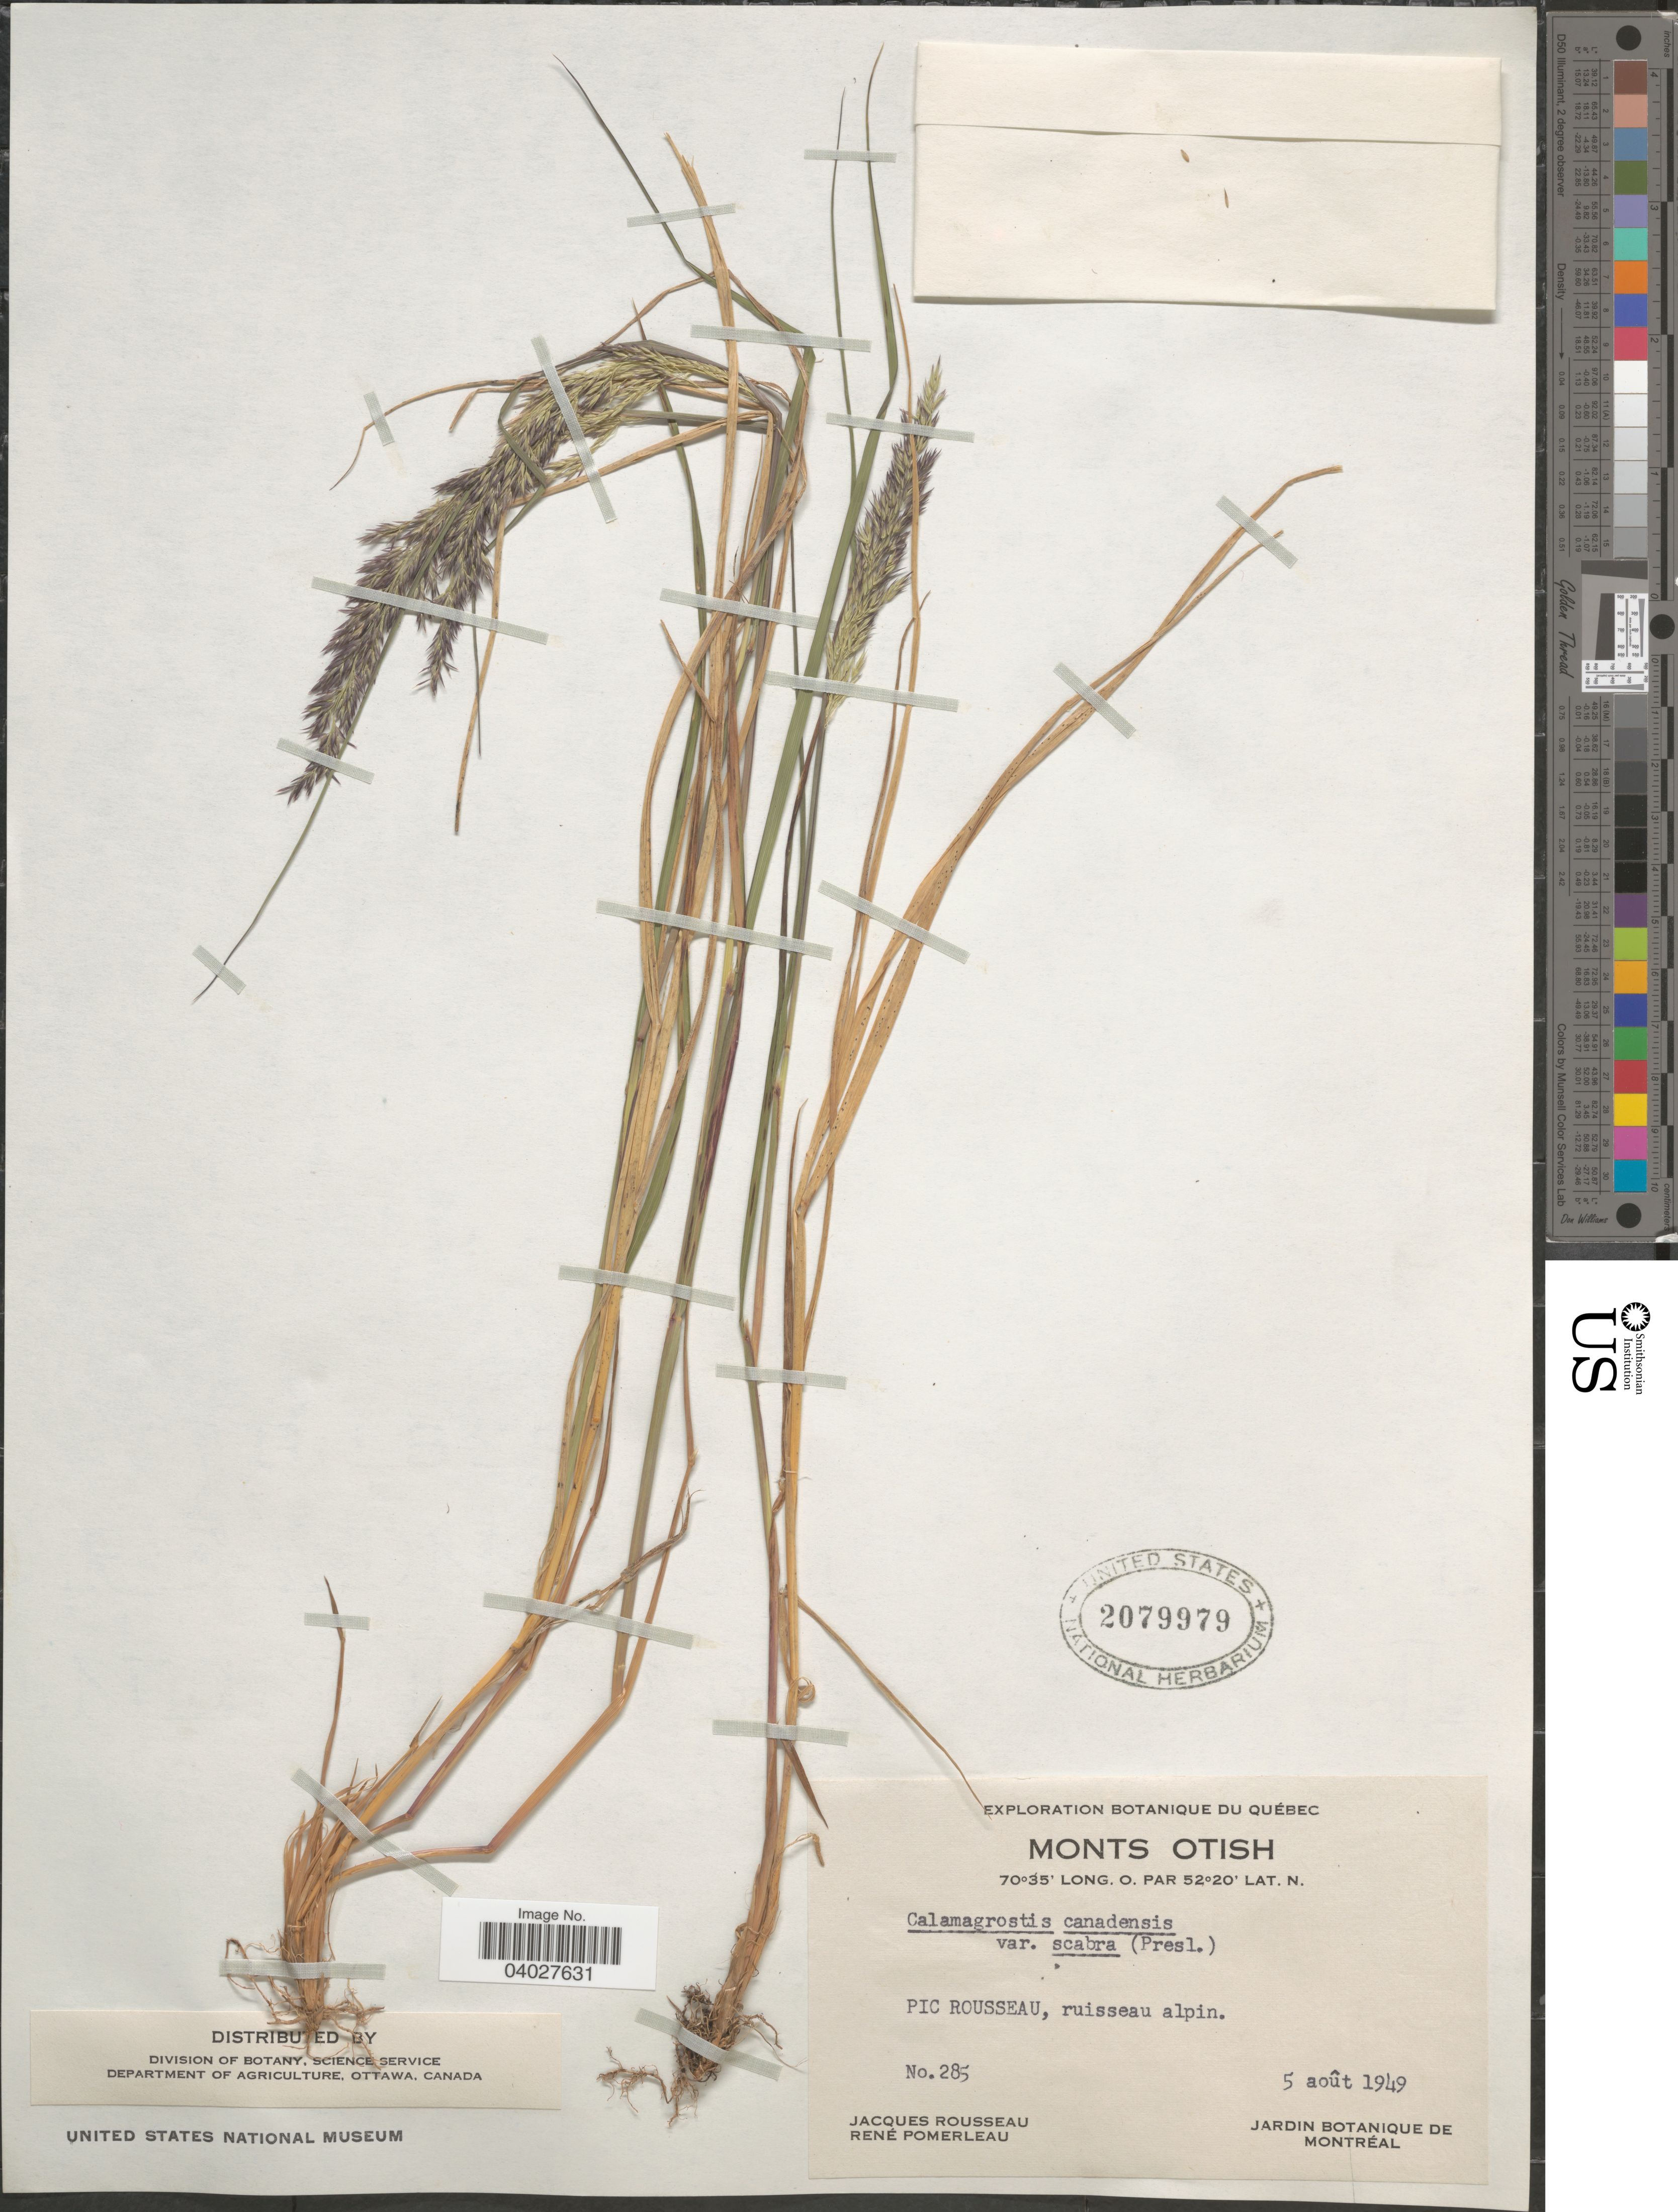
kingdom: Plantae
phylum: Tracheophyta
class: Liliopsida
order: Poales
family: Poaceae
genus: Calamagrostis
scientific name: Calamagrostis canadensis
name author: (Michx.) P. Beauv.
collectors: J. Rousseau & R. Pomerleau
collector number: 285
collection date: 1949-08-05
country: Canada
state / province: Quebec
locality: Monts Otish. Pic Rousseau, ruisseau plain.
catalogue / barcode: US 2079979